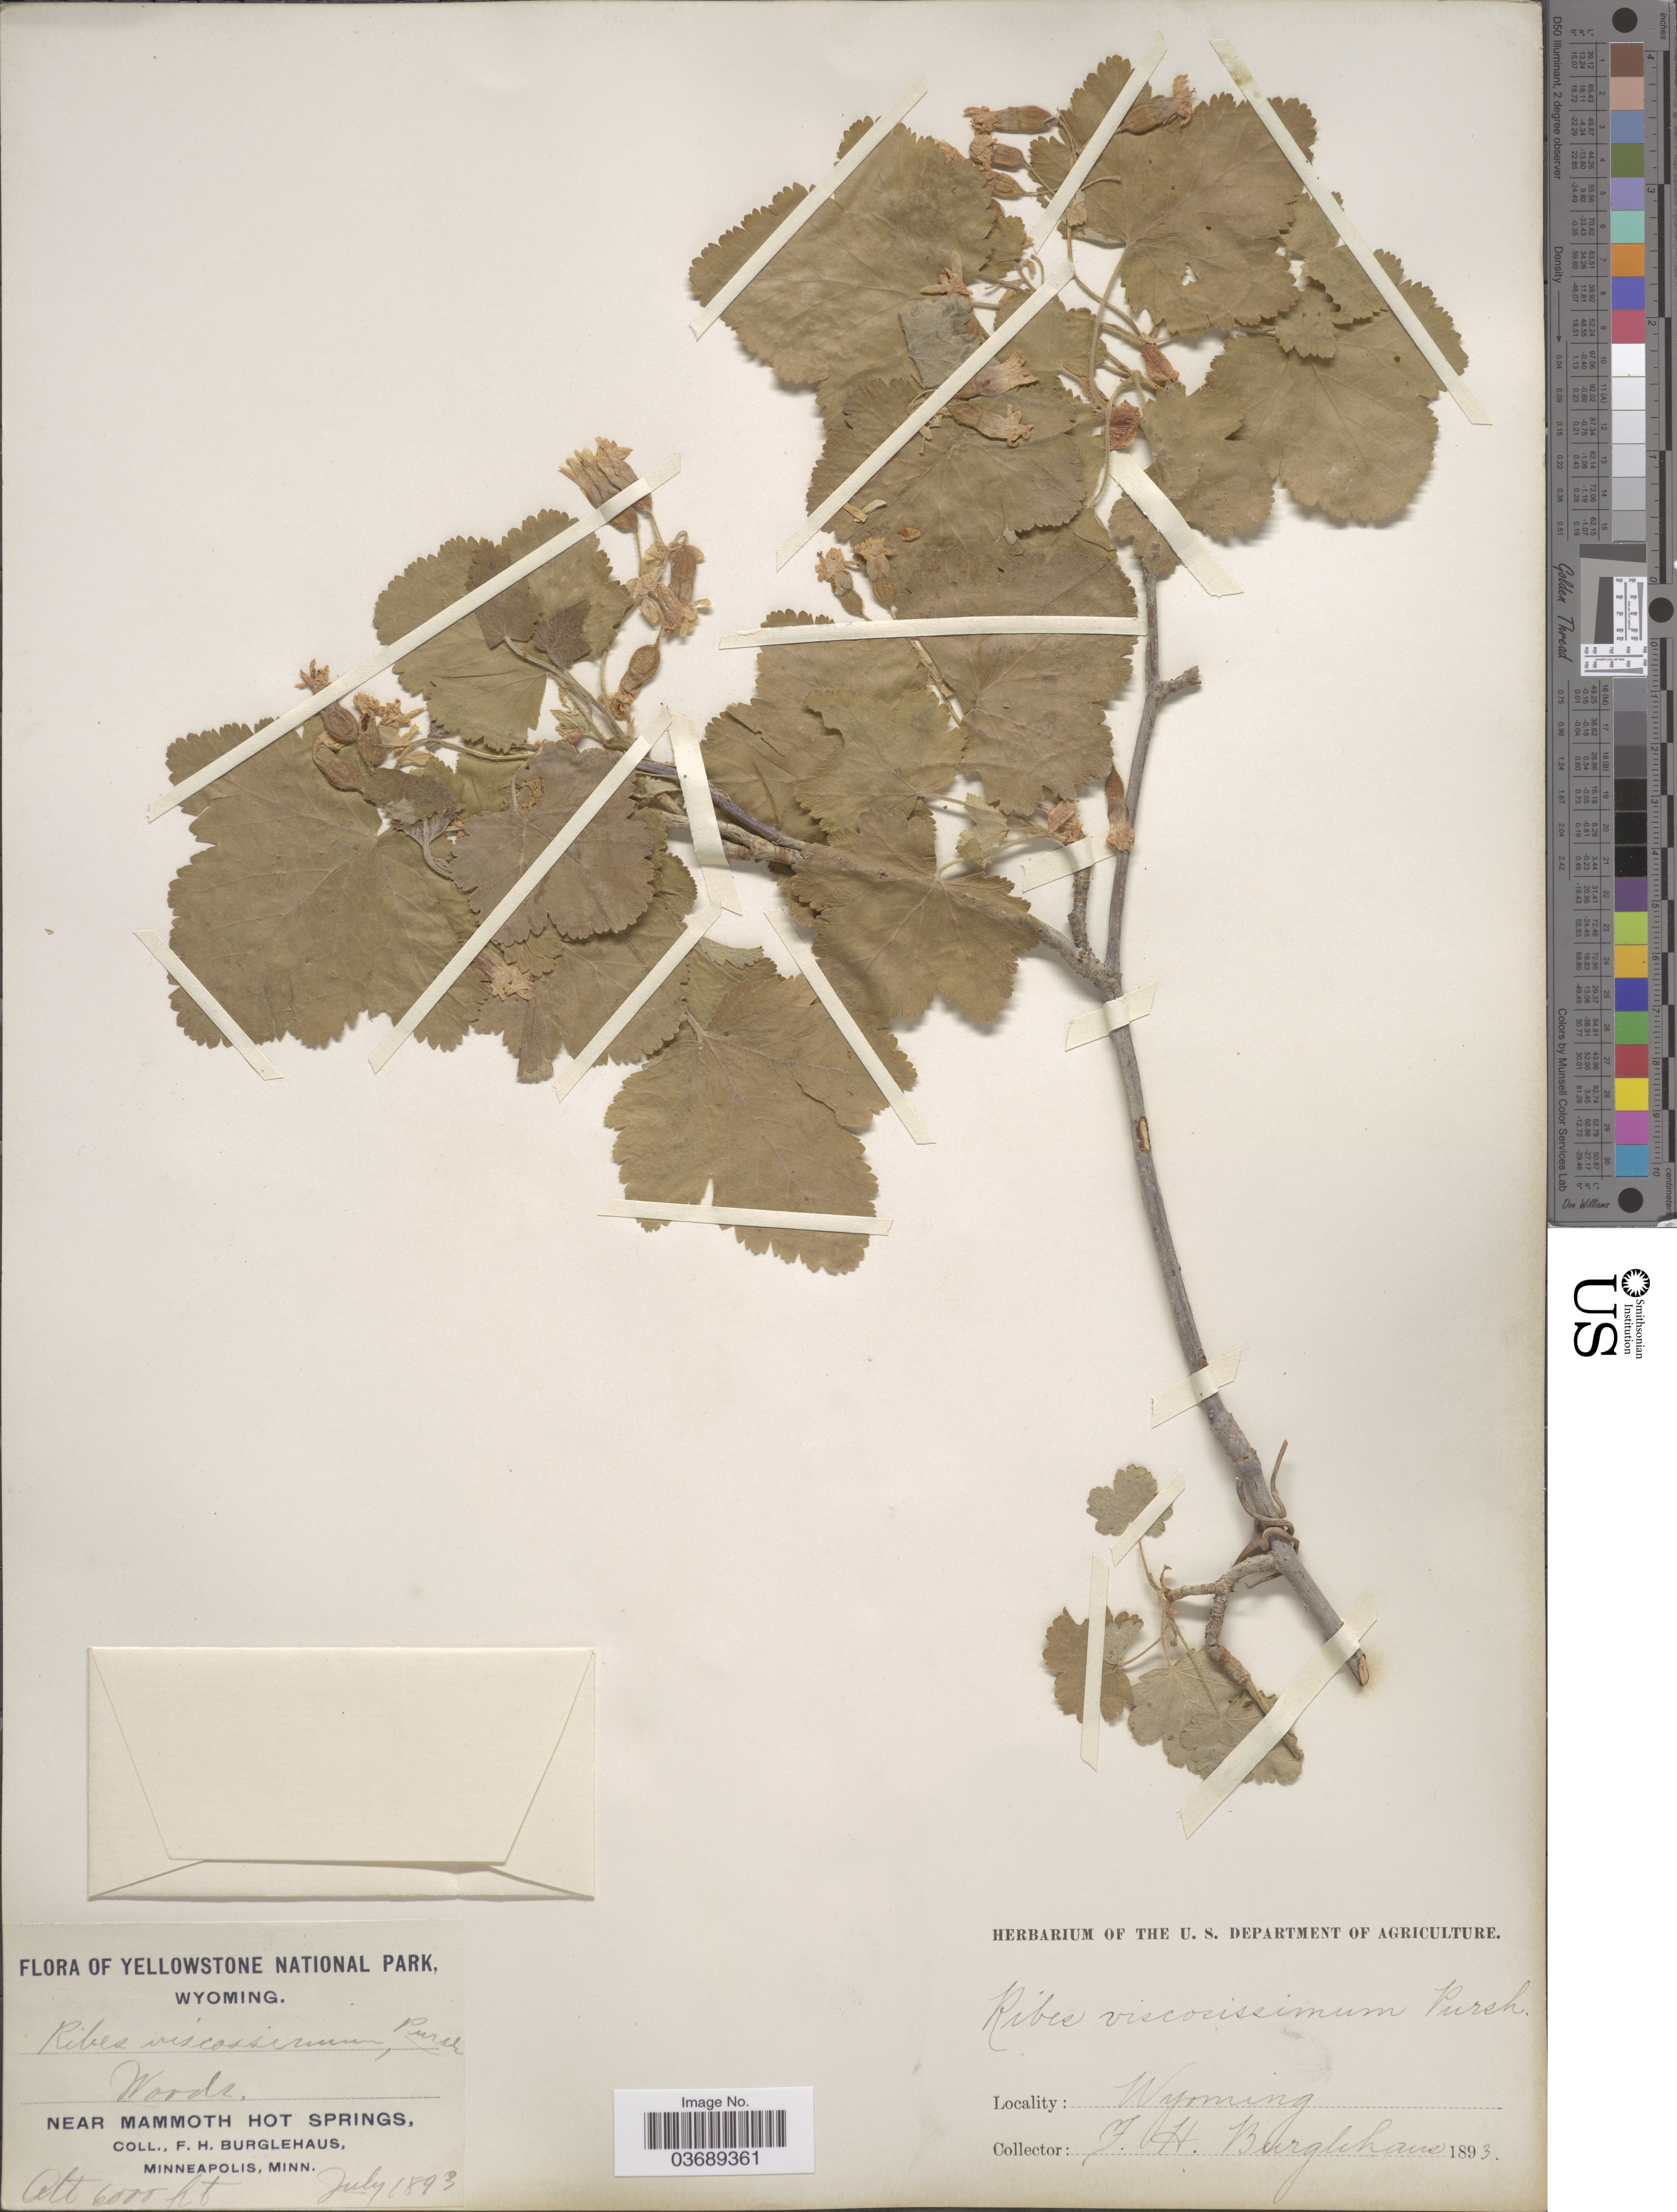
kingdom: Plantae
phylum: Tracheophyta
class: Magnoliopsida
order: Saxifragales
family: Grossulariaceae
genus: Ribes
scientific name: Ribes viscosissimum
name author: Pursh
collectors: F. Burglehaus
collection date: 1893-07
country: United States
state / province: Wyoming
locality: The Yellowstone National Park. Near Mammoth Hot Springs.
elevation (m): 1829